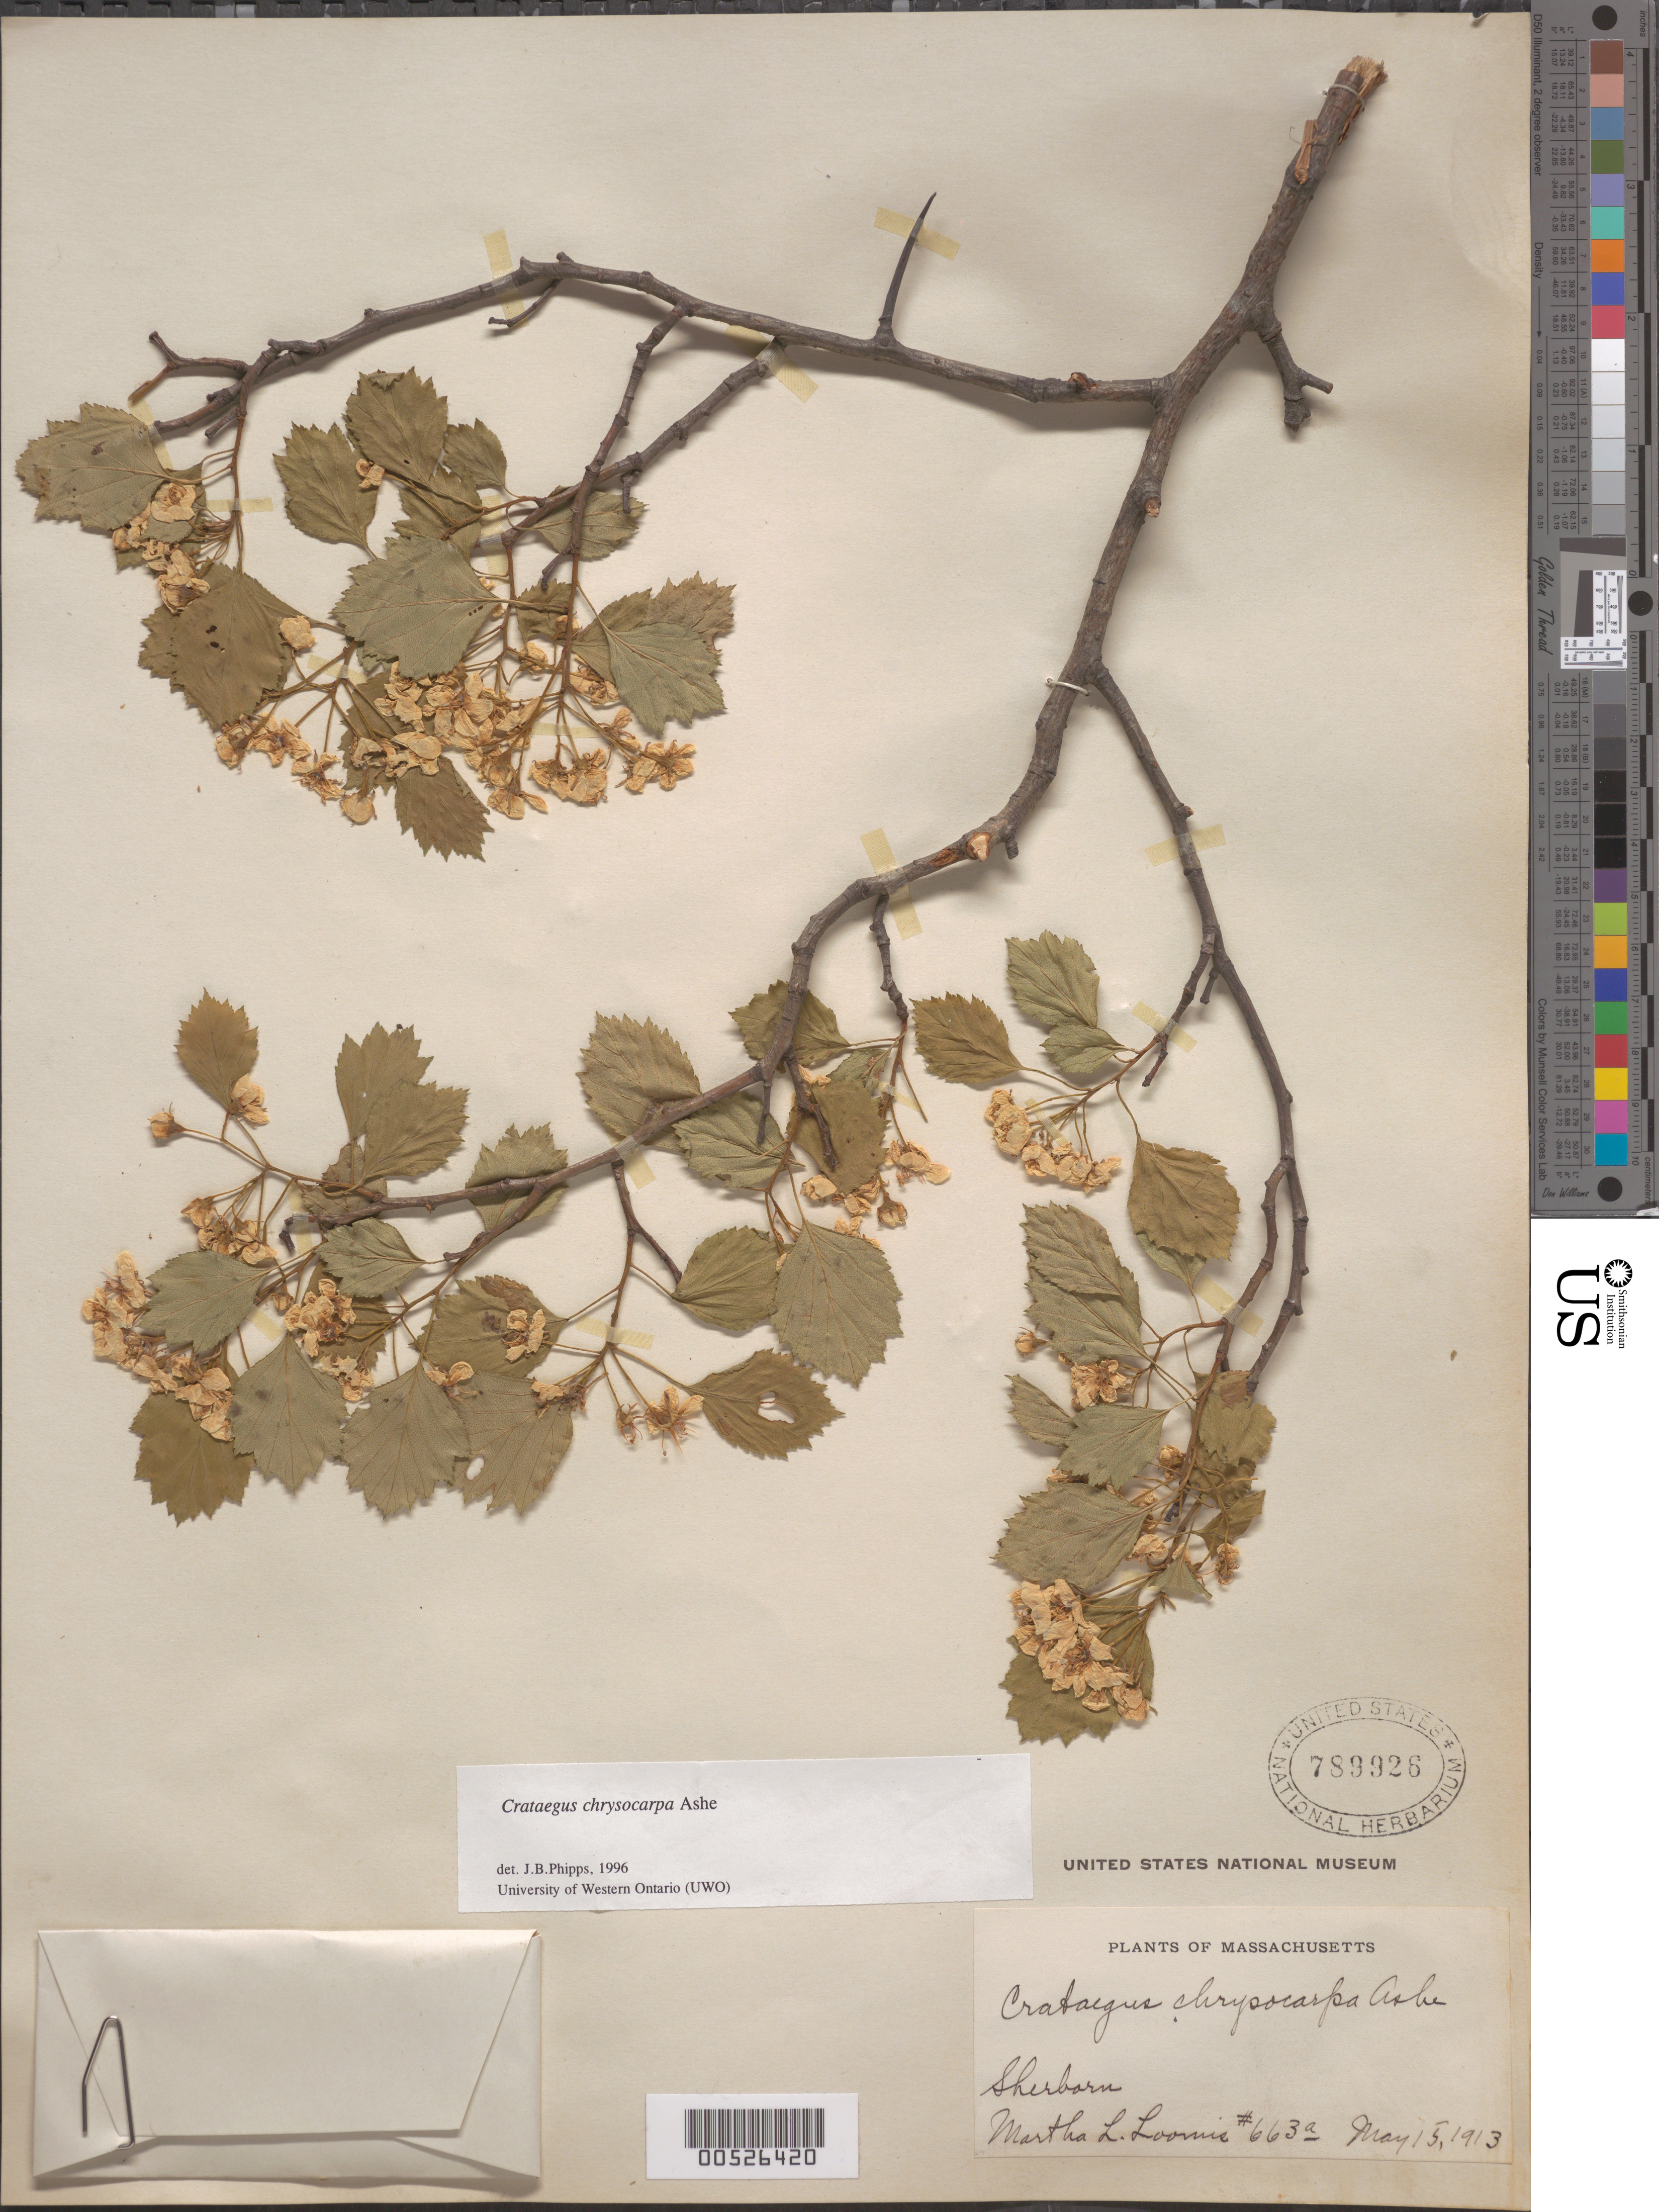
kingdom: Plantae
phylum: Tracheophyta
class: Magnoliopsida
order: Rosales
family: Rosaceae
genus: Crataegus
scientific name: Crataegus chrysocarpa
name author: Ashe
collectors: M. Loomis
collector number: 663a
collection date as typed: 15 May 1913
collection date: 1913-05-15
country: United States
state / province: Massachusetts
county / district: Middlesex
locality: Sherborn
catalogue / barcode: US 789926